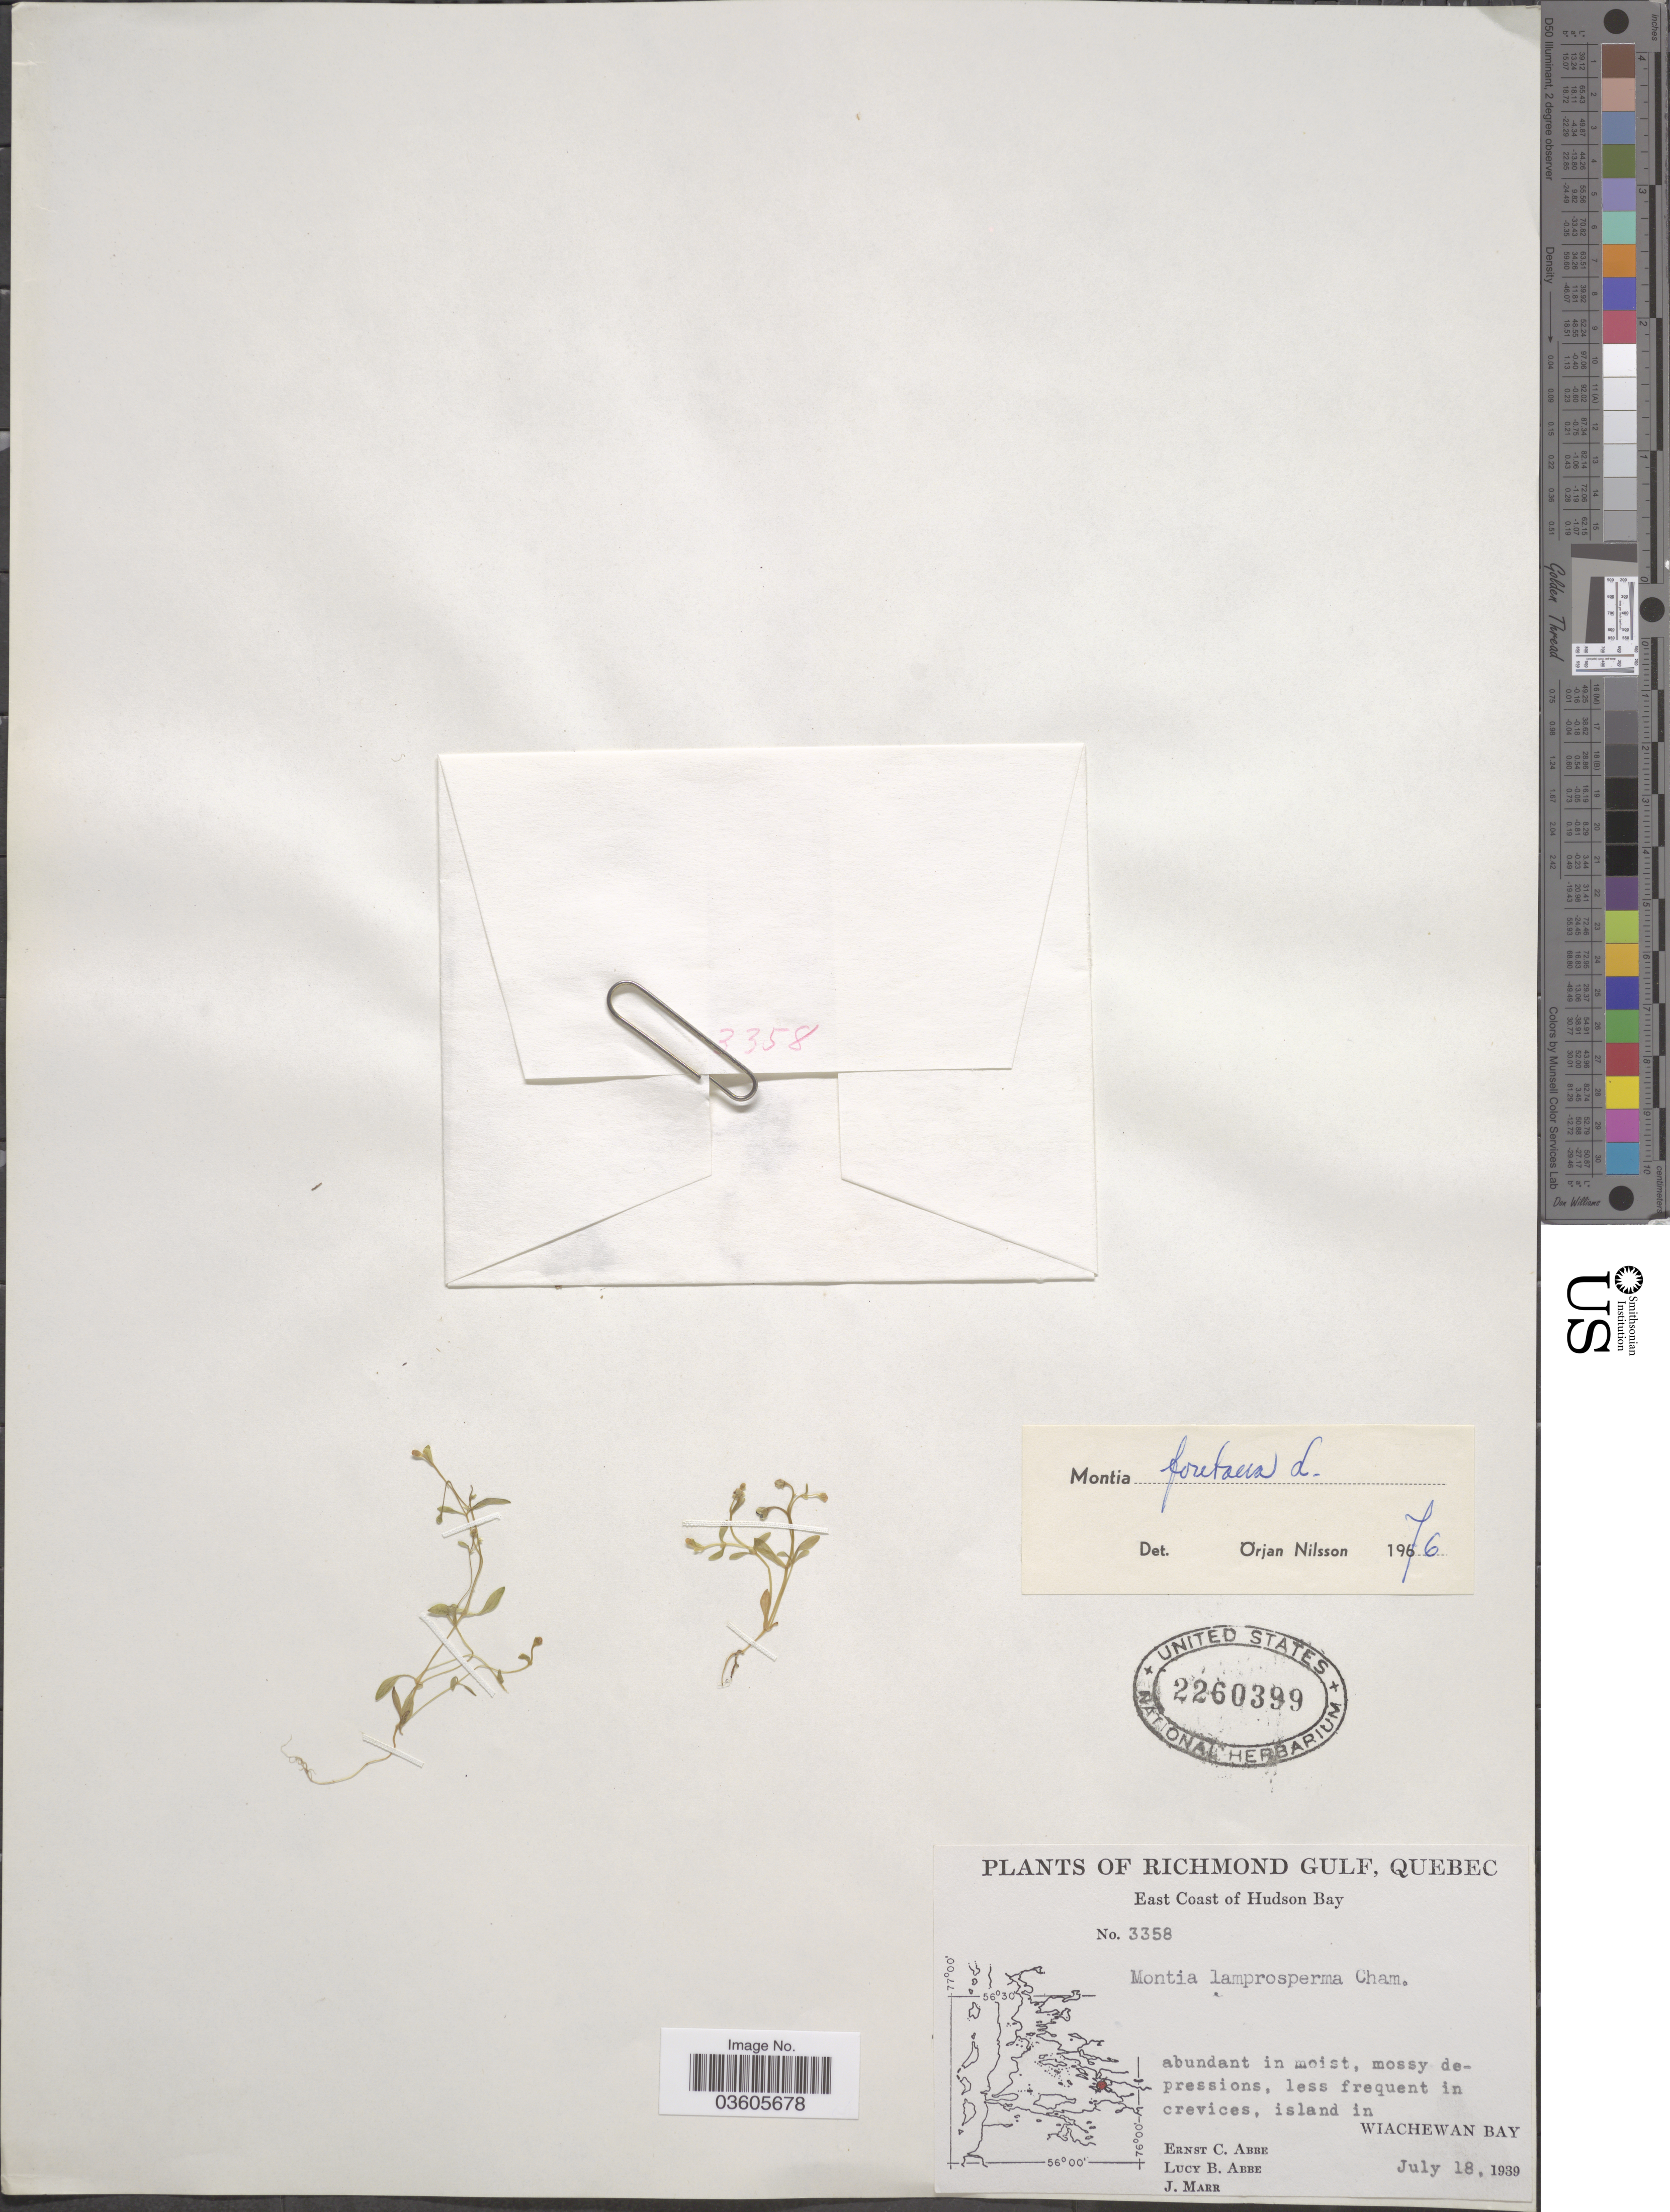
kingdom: Plantae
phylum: Tracheophyta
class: Magnoliopsida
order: Caryophyllales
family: Montiaceae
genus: Montia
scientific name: Montia fontana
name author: L.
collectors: E. C. Abbe, L. B. Abbe & J. Marr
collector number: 3358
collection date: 1939-07-18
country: Canada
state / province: Quebec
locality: Richmond Gulf. East Coast of Hudson Bay. Island in Wiachewan Bay.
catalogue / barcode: US 2260399